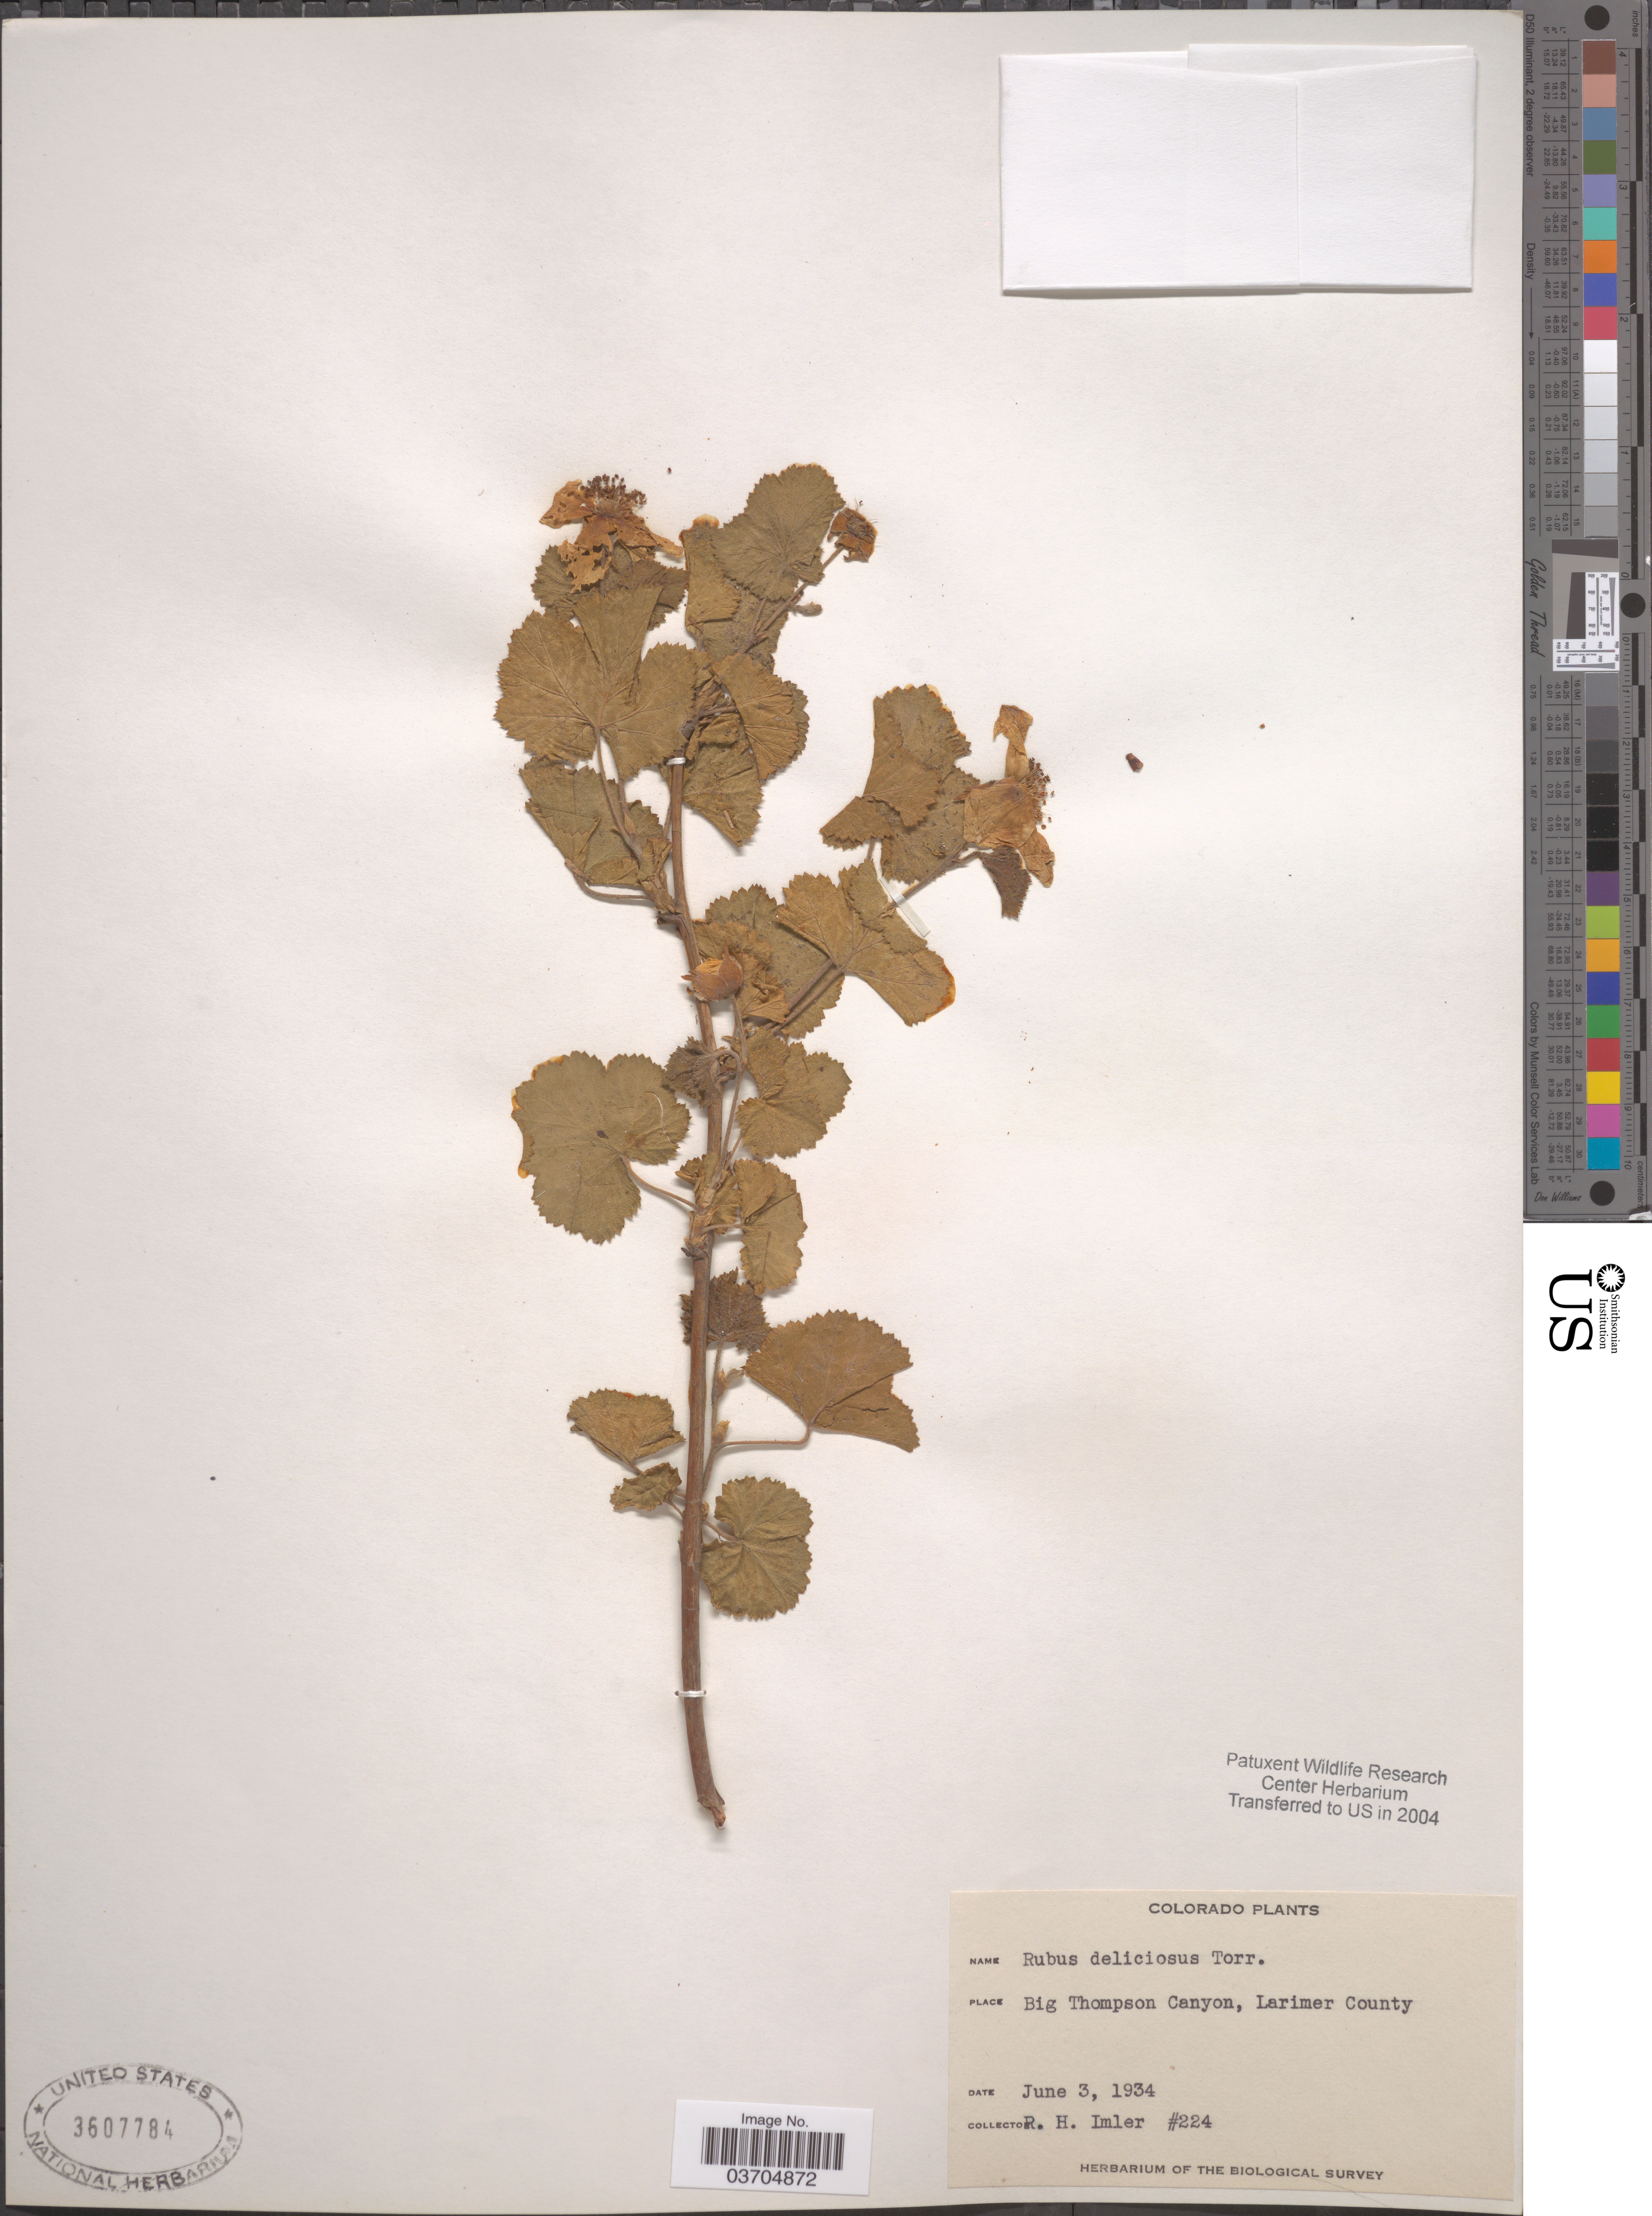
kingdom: Plantae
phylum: Tracheophyta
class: Magnoliopsida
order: Rosales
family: Rosaceae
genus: Rubus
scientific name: Rubus deliciosus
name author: Torr.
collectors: R. Imler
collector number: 224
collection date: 1934-06-03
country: United States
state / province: Colorado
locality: Big Thompson Canyon, Larimer County.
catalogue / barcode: US 3607784